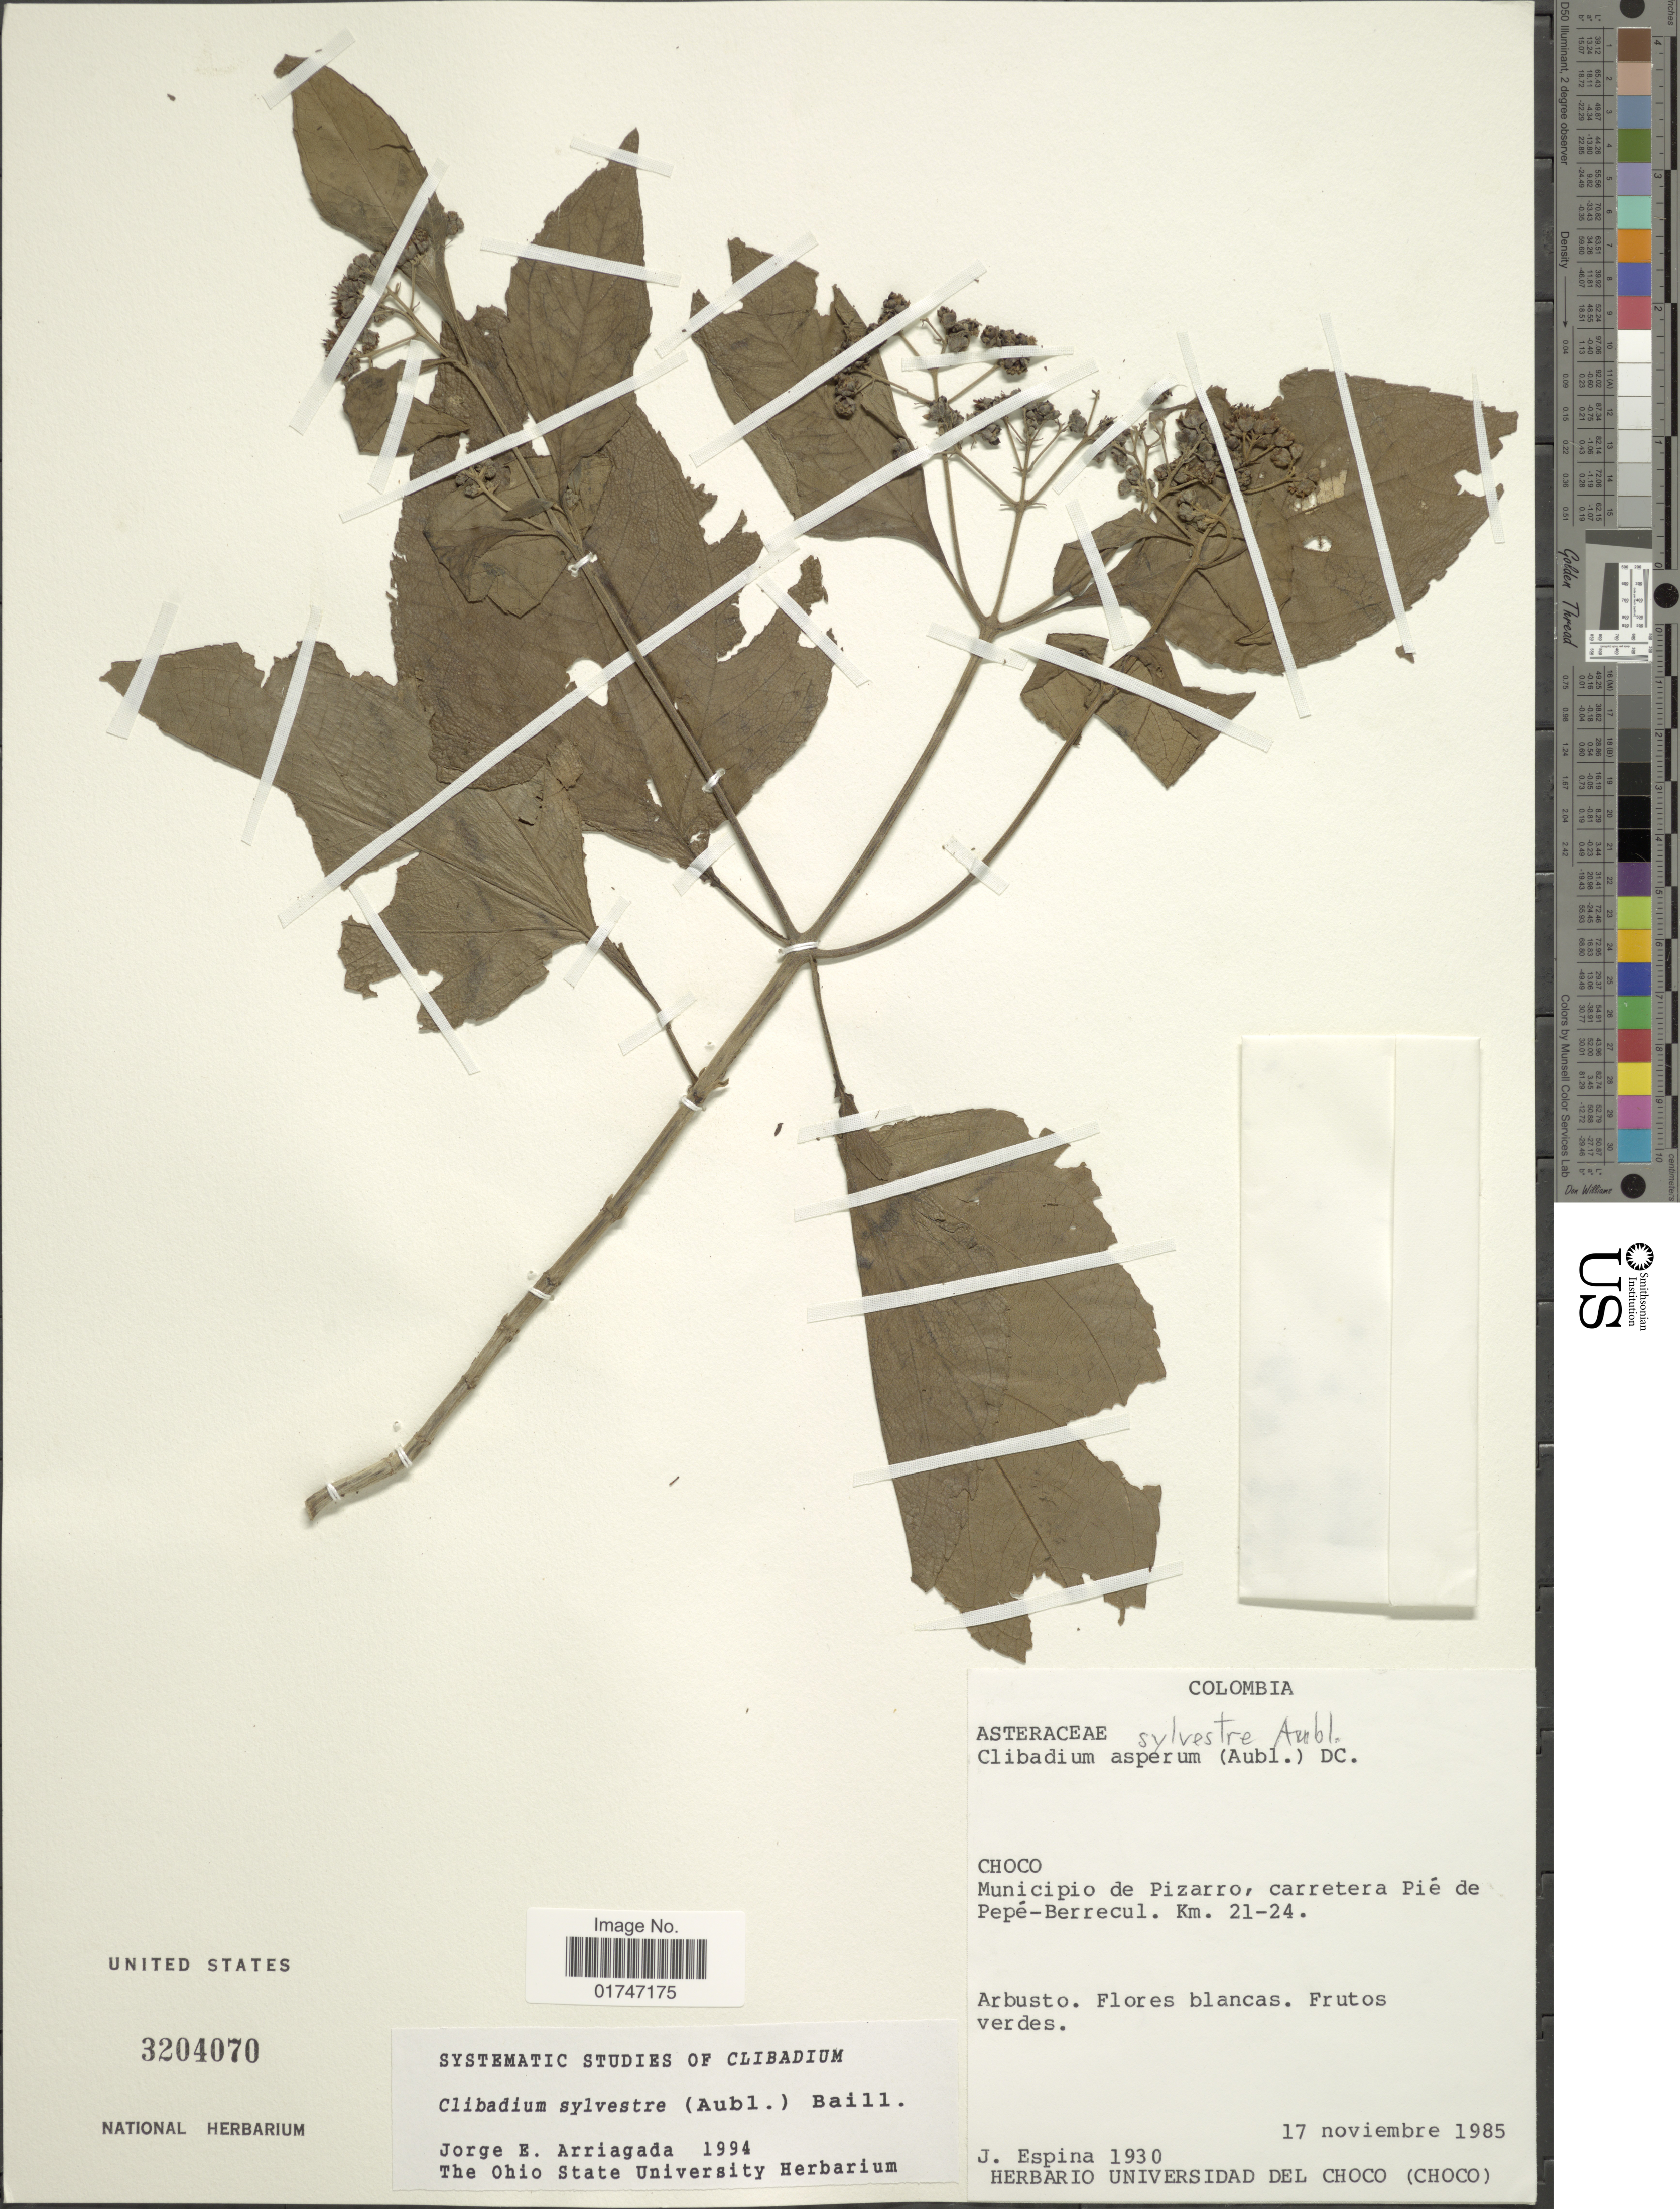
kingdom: Plantae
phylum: Tracheophyta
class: Magnoliopsida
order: Asterales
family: Asteraceae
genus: Clibadium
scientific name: Clibadium sylvestre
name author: (Aubl.) Baill.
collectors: J. Espina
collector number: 1930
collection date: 1985-11-17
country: Colombia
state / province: Chocó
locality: Choco. Municipio de Pizarro, carretera Pié de Pepé-Berrecul. Km. 21-24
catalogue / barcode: US 3204070